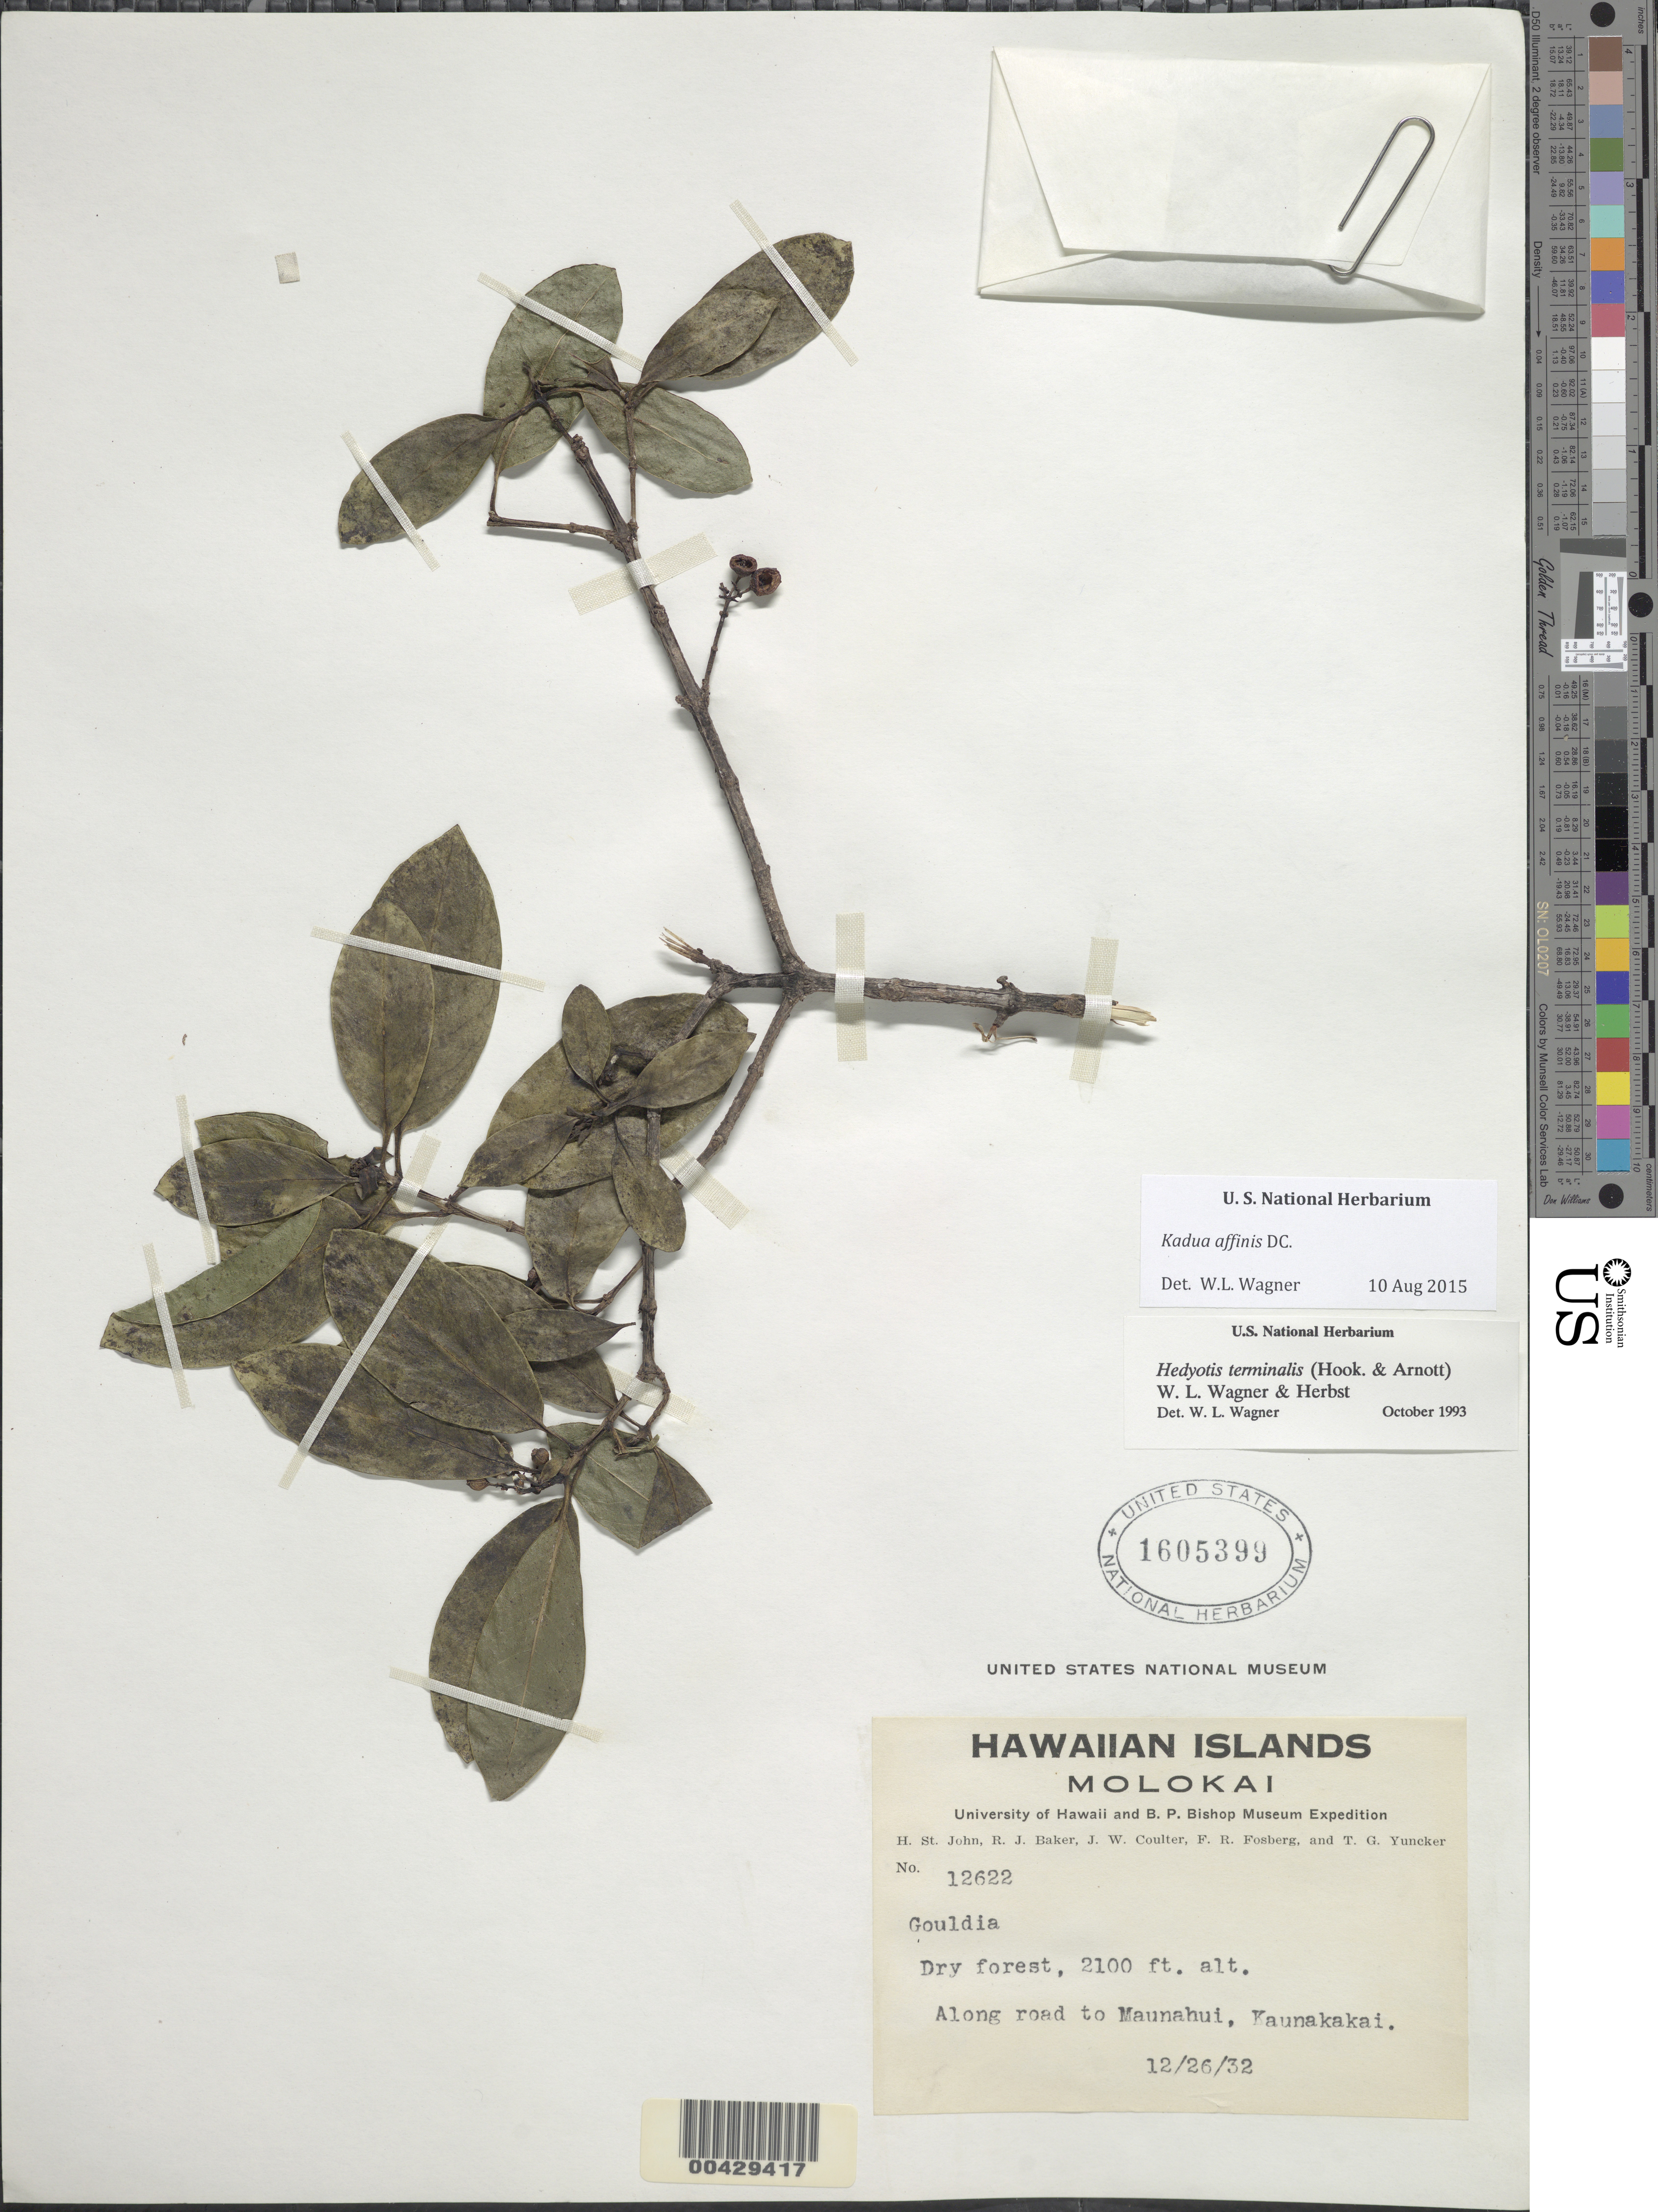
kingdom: Plantae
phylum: Tracheophyta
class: Magnoliopsida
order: Gentianales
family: Rubiaceae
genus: Kadua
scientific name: Kadua affinis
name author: DC.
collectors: H. St. John, R. J. Baker, J. W. Coulter, F. R. Fosberg & T. G. Yuncker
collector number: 12622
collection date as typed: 26 Dec 1932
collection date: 1932-12-26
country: United States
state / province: Hawaii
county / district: Maui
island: Moloka'i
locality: along road to Maunahui, Kaunakakai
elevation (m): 640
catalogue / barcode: US 1605399